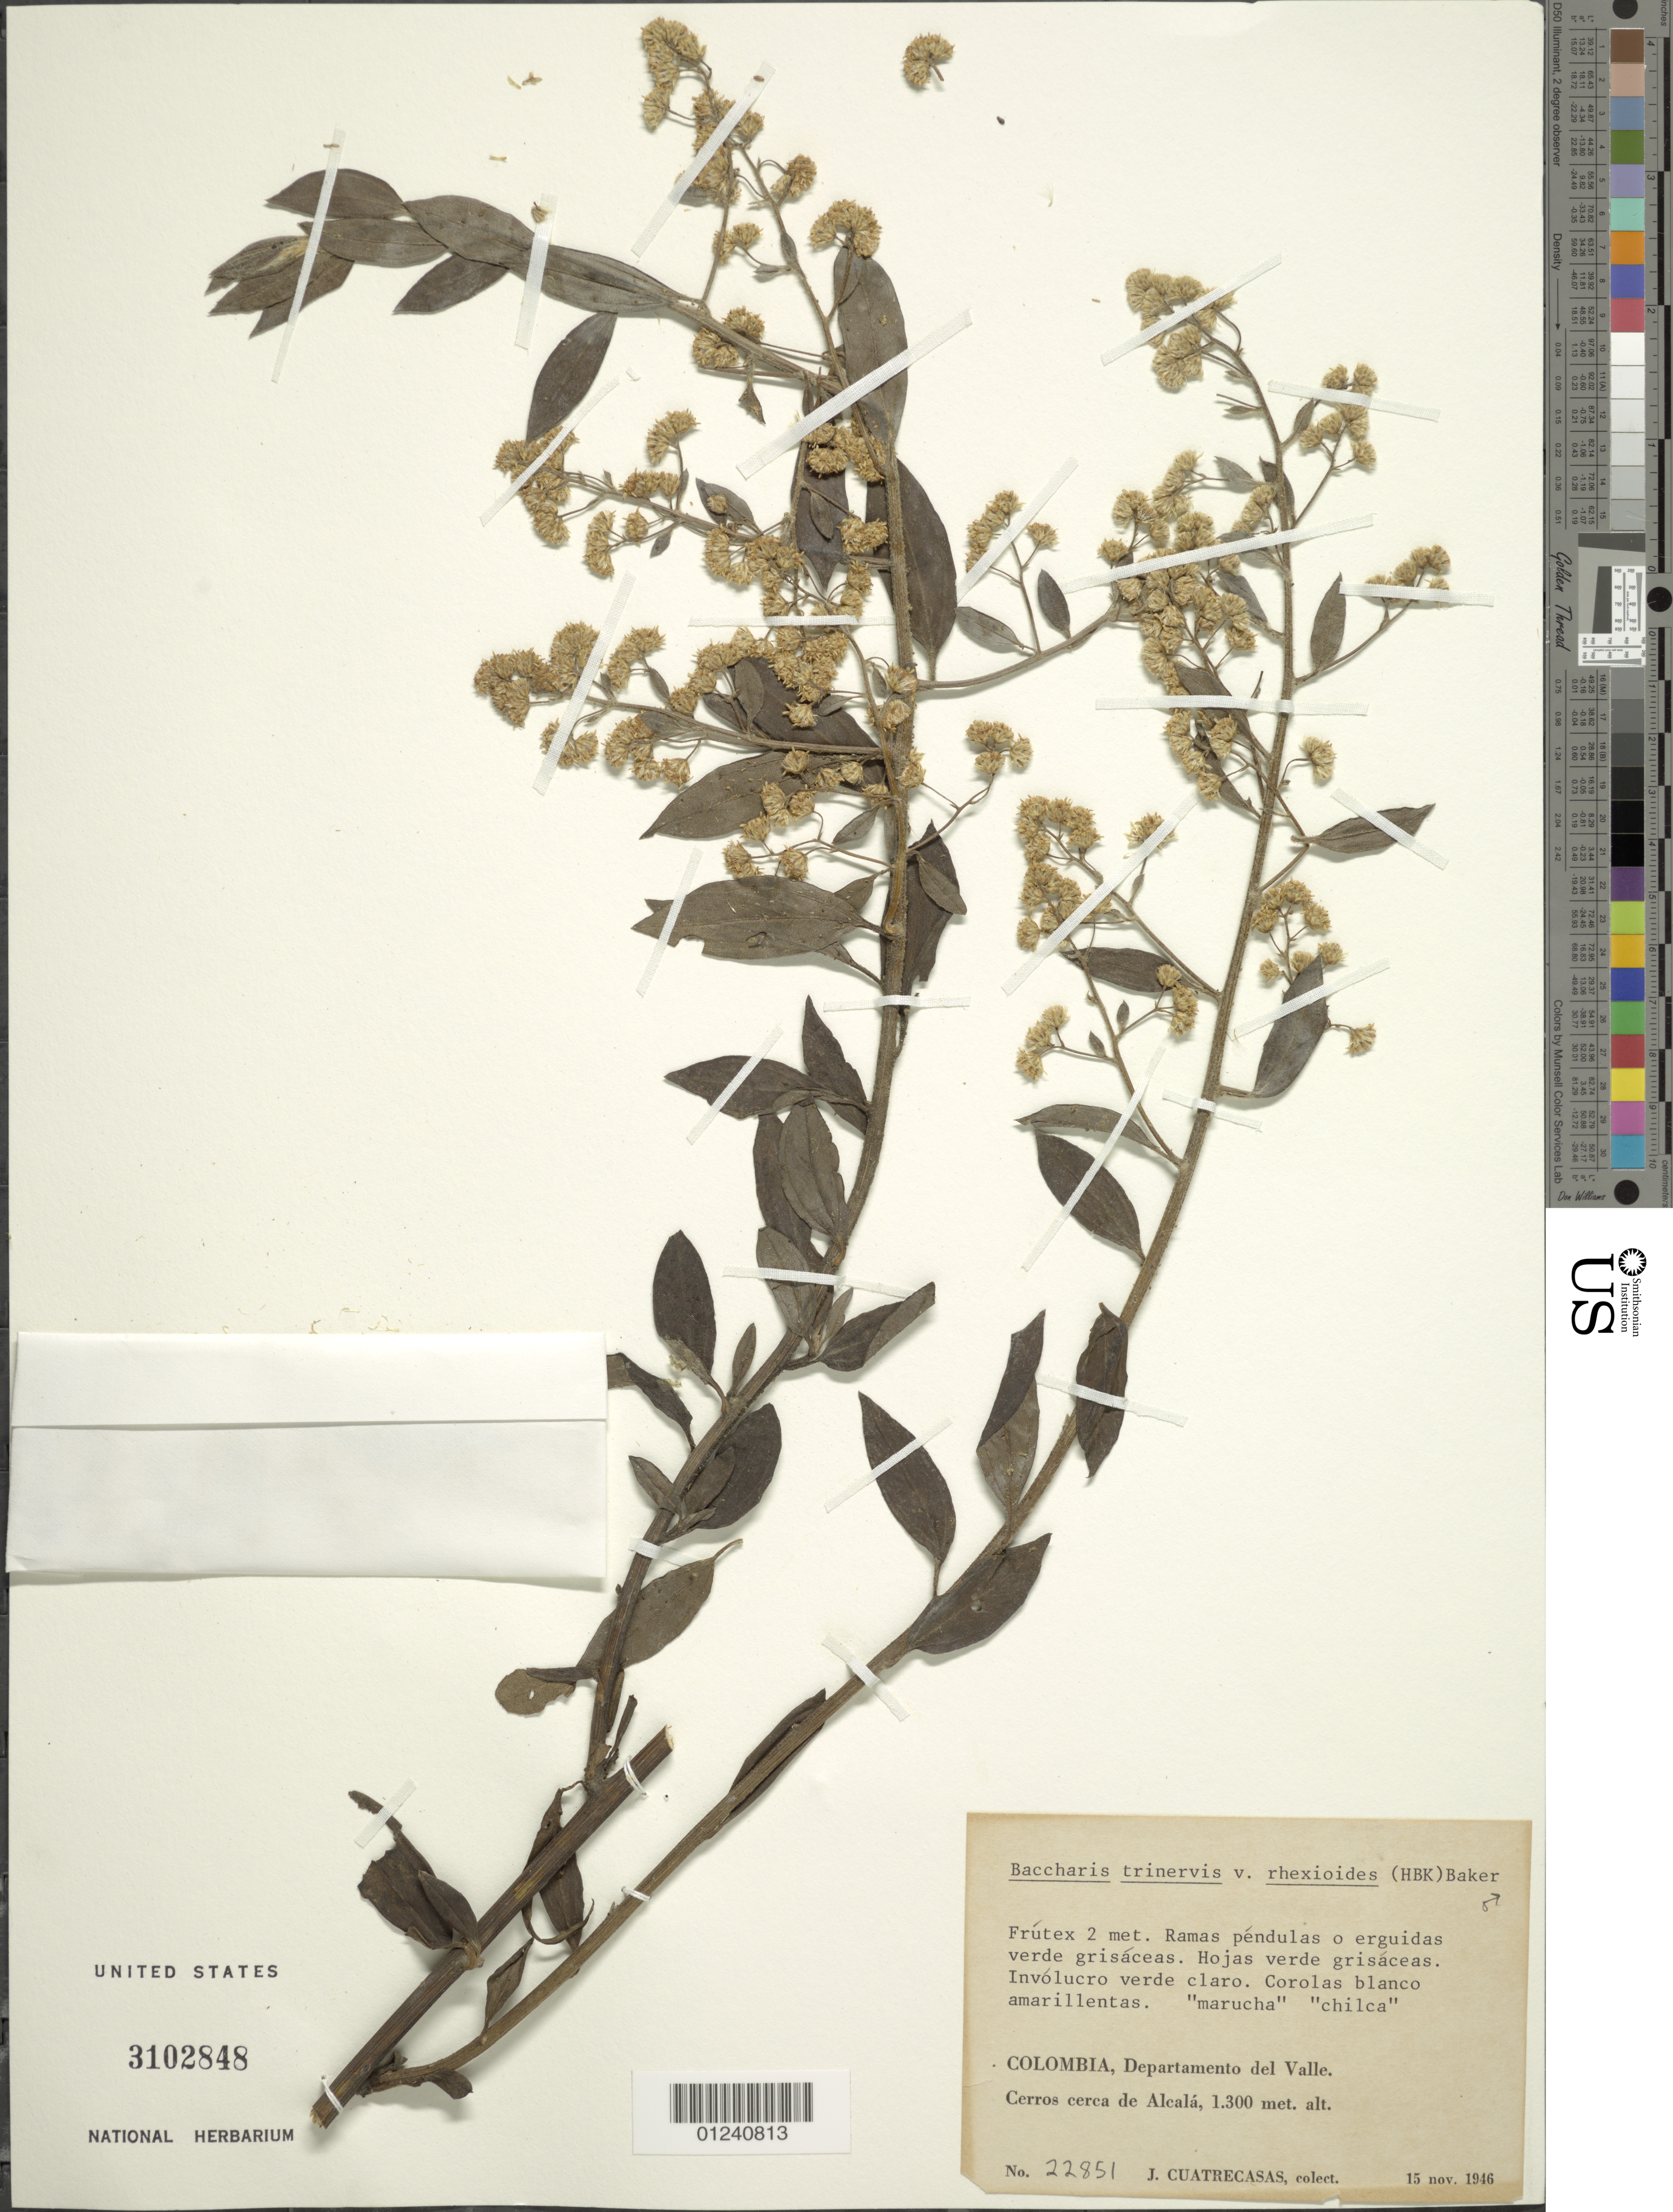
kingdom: Plantae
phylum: Tracheophyta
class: Magnoliopsida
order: Asterales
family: Asteraceae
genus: Baccharis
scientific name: Baccharis trinervis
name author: (Lam.) Pers.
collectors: J. Cuatrecasas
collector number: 22851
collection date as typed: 15 Nov 1946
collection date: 1946-11-15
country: Colombia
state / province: Valle del Cauca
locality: Cerros around Alcalá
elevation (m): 1300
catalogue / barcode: US 3102848